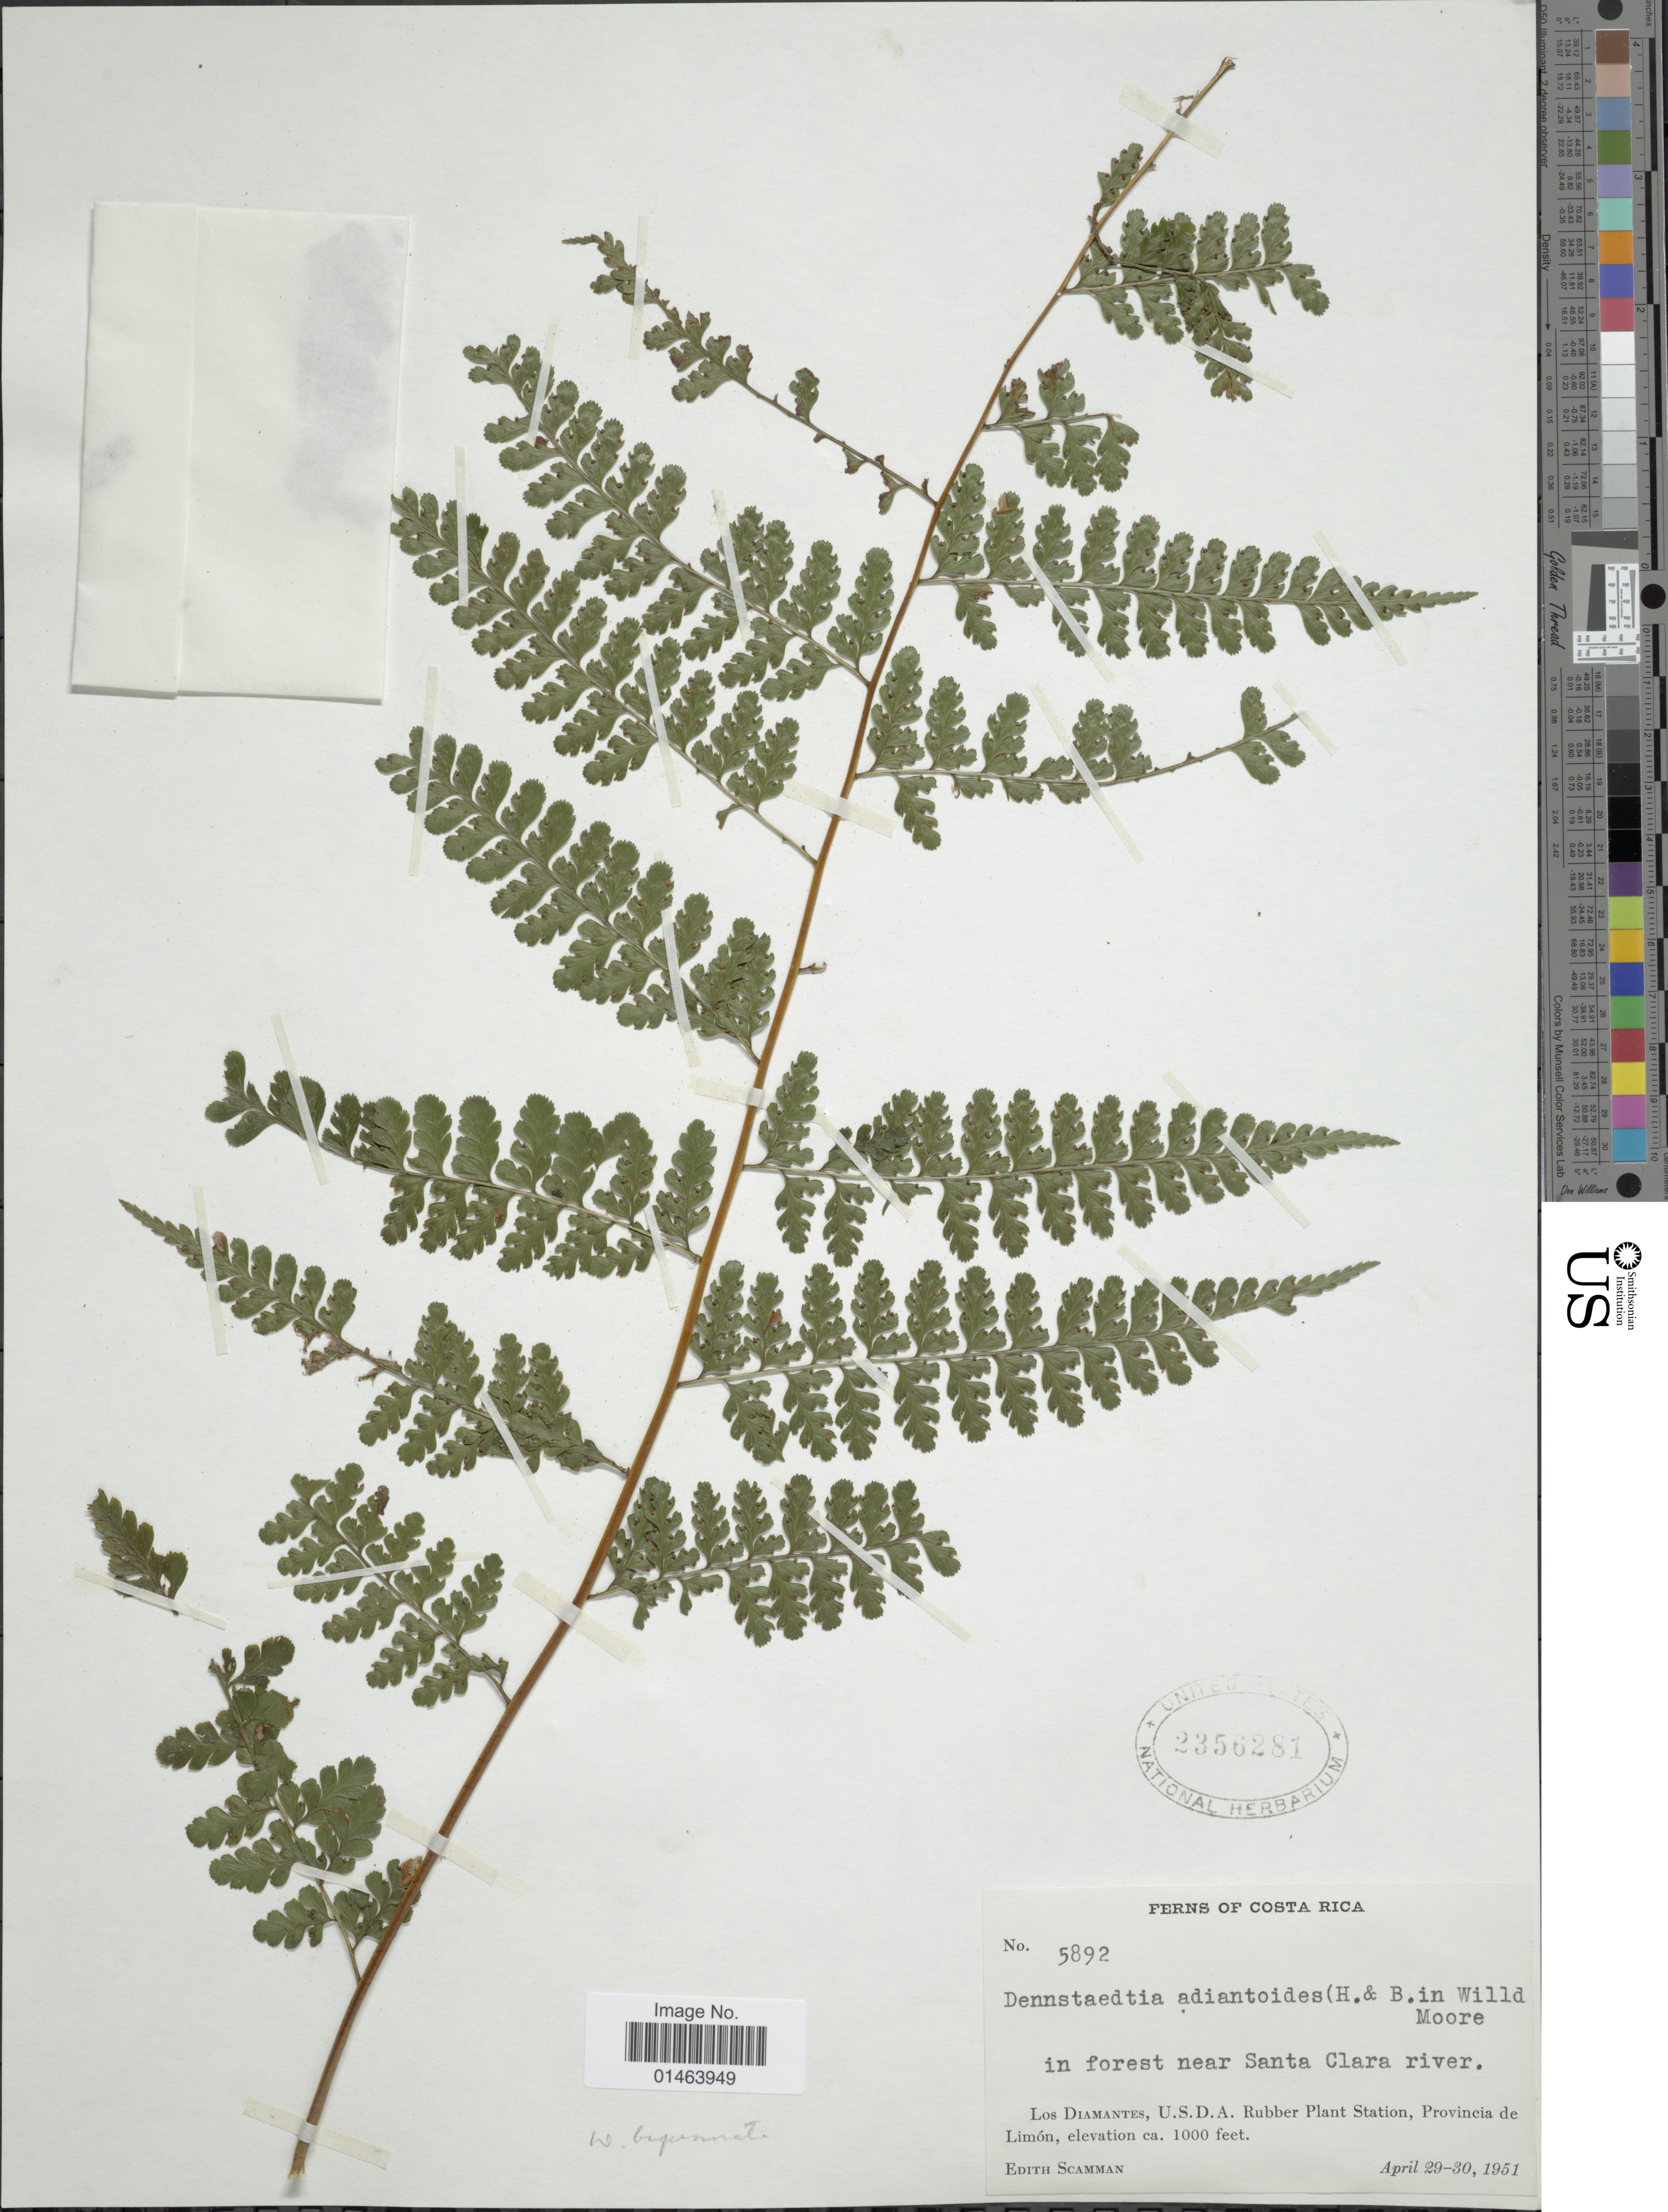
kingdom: Plantae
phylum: Tracheophyta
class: Polypodiopsida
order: Polypodiales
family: Dennstaedtiaceae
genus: Dennstaedtia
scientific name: Dennstaedtia bipinnata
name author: (Cav.) Maxon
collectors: E. Scamman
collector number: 5892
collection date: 1951-04-29/1951-04-30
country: Costa Rica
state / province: Limón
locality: Costa Rica, Limon, Los Diamantes, U.S.D.A. Rubber Plant Station.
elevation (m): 305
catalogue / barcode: US 2356281